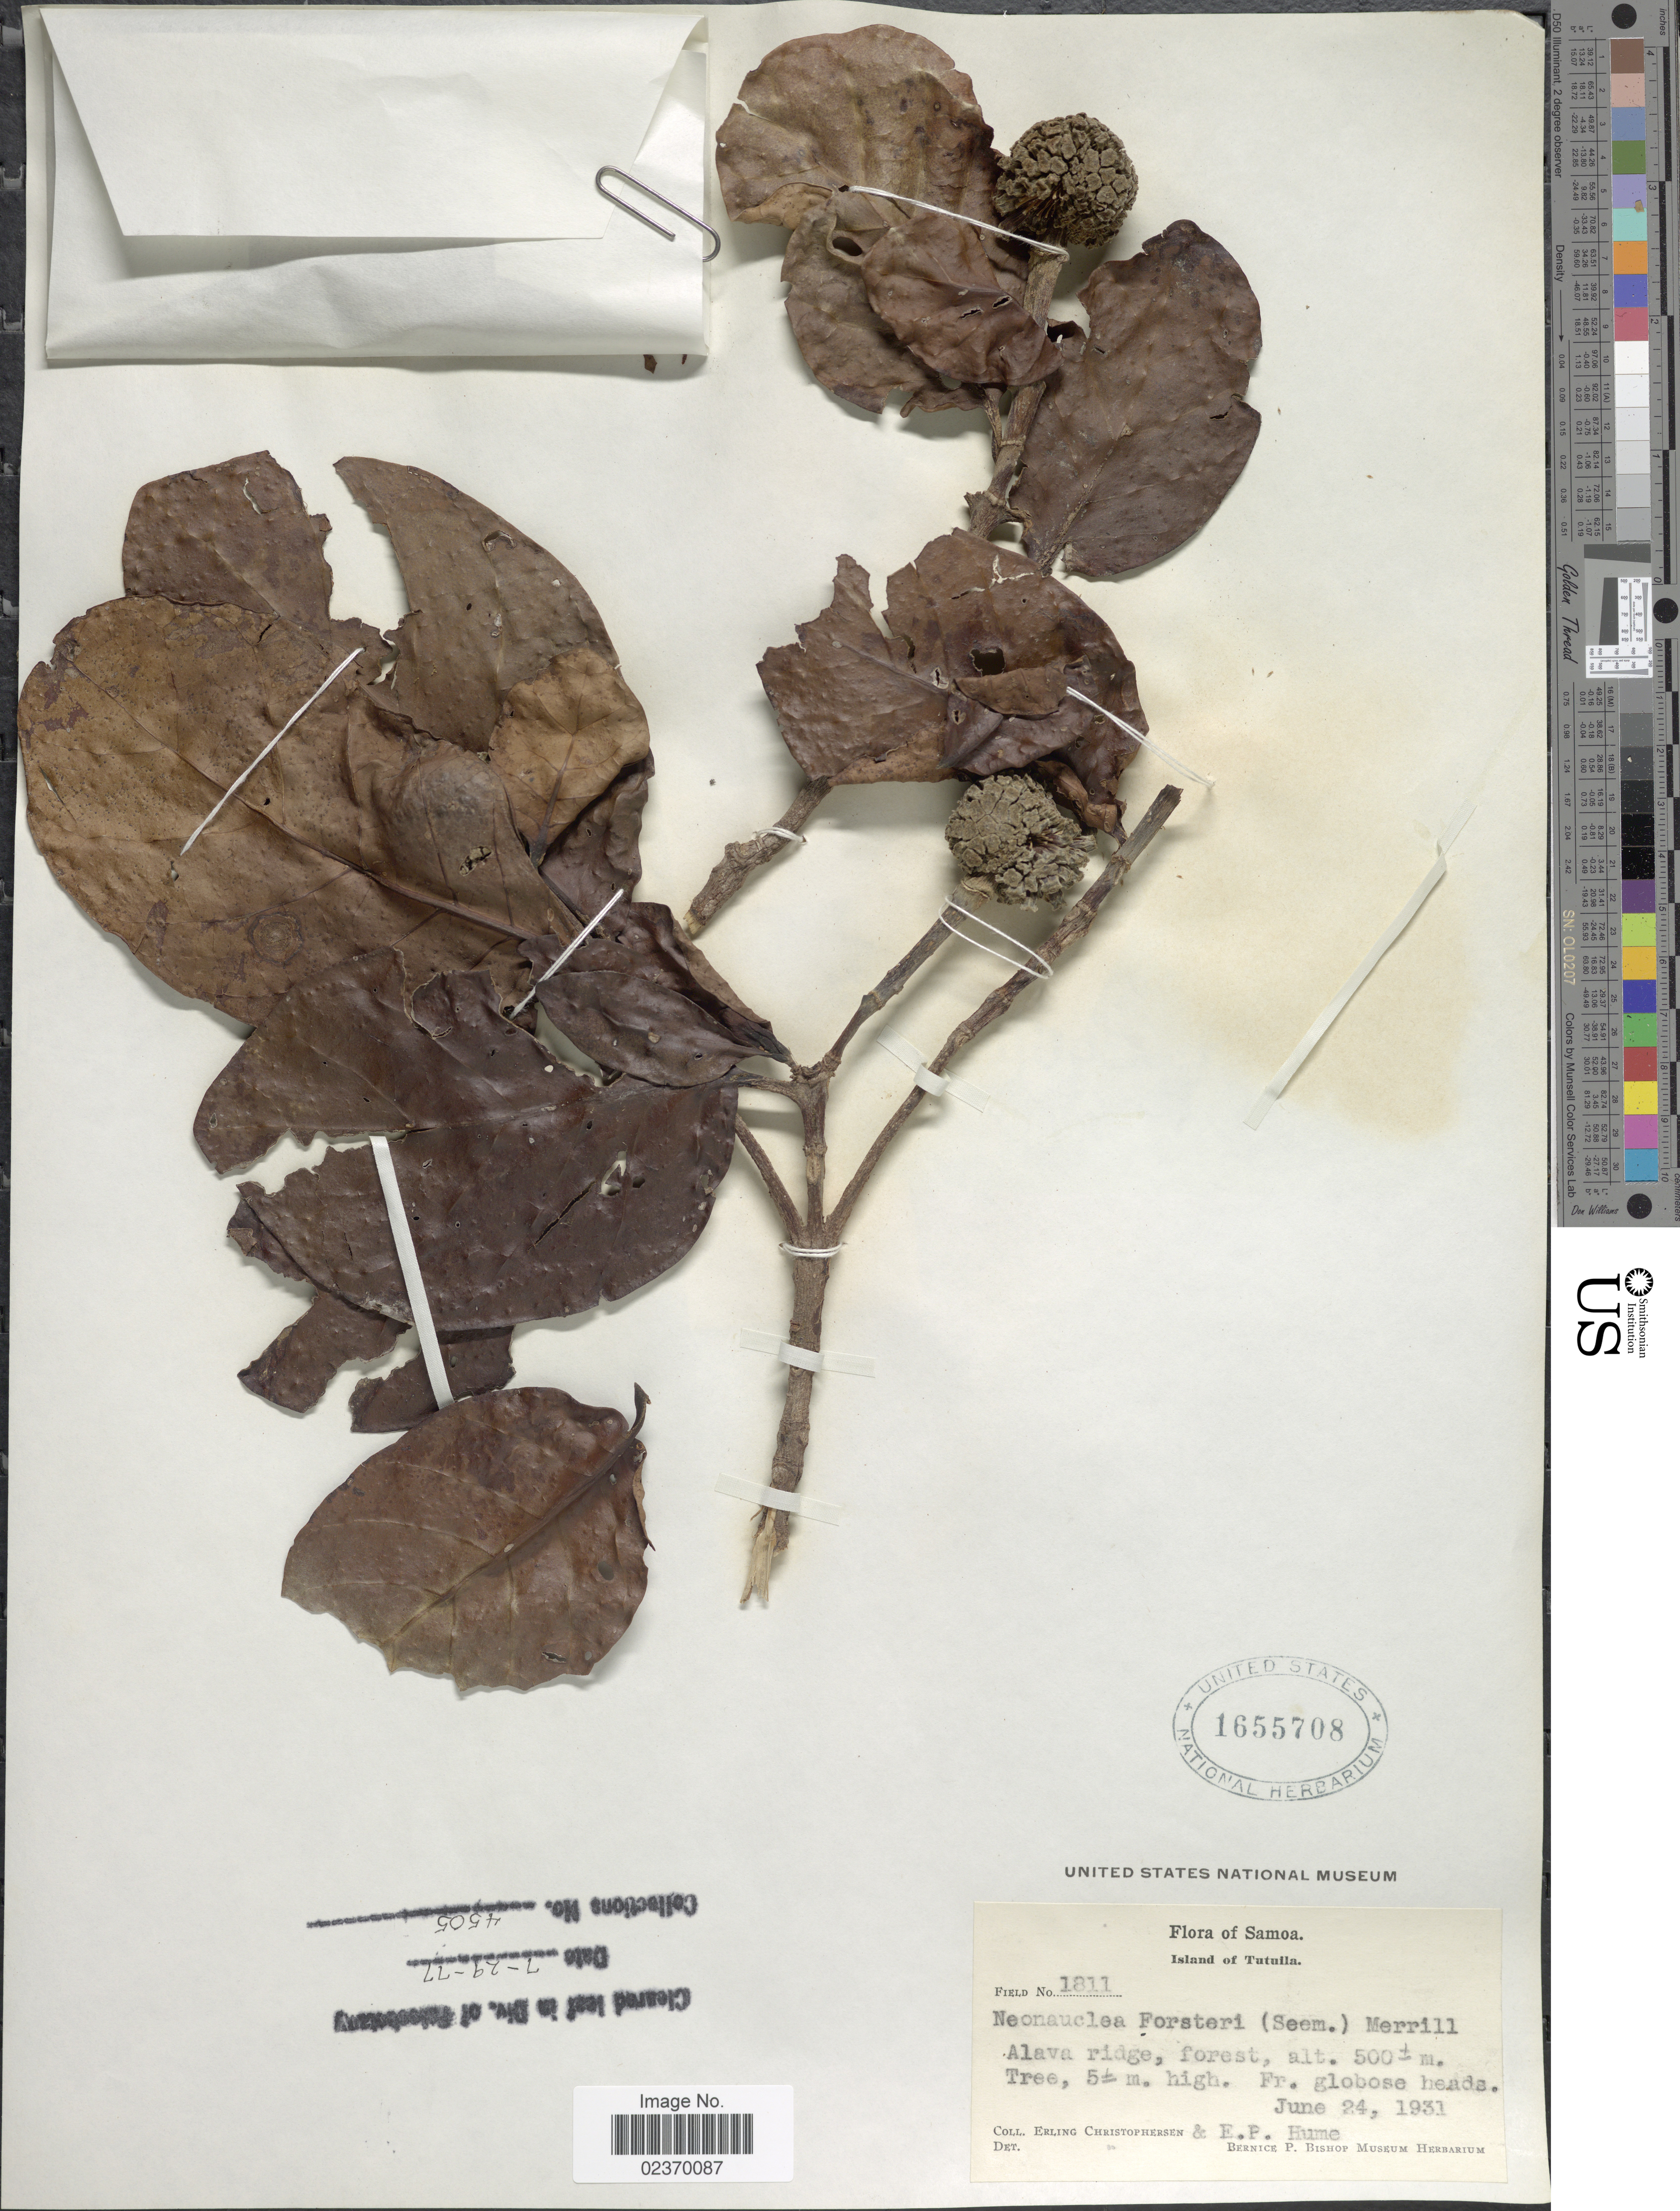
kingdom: Plantae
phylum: Tracheophyta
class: Magnoliopsida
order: Gentianales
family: Rubiaceae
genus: Neonauclea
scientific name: Neonauclea forsteri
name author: (Seem.) Merr.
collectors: E. Christophersen & E. P. Hume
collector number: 1811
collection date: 1931-06-24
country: American Samoa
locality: Samoa, Island of Tutuila, Alava ridge, forest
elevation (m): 500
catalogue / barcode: US 1655708